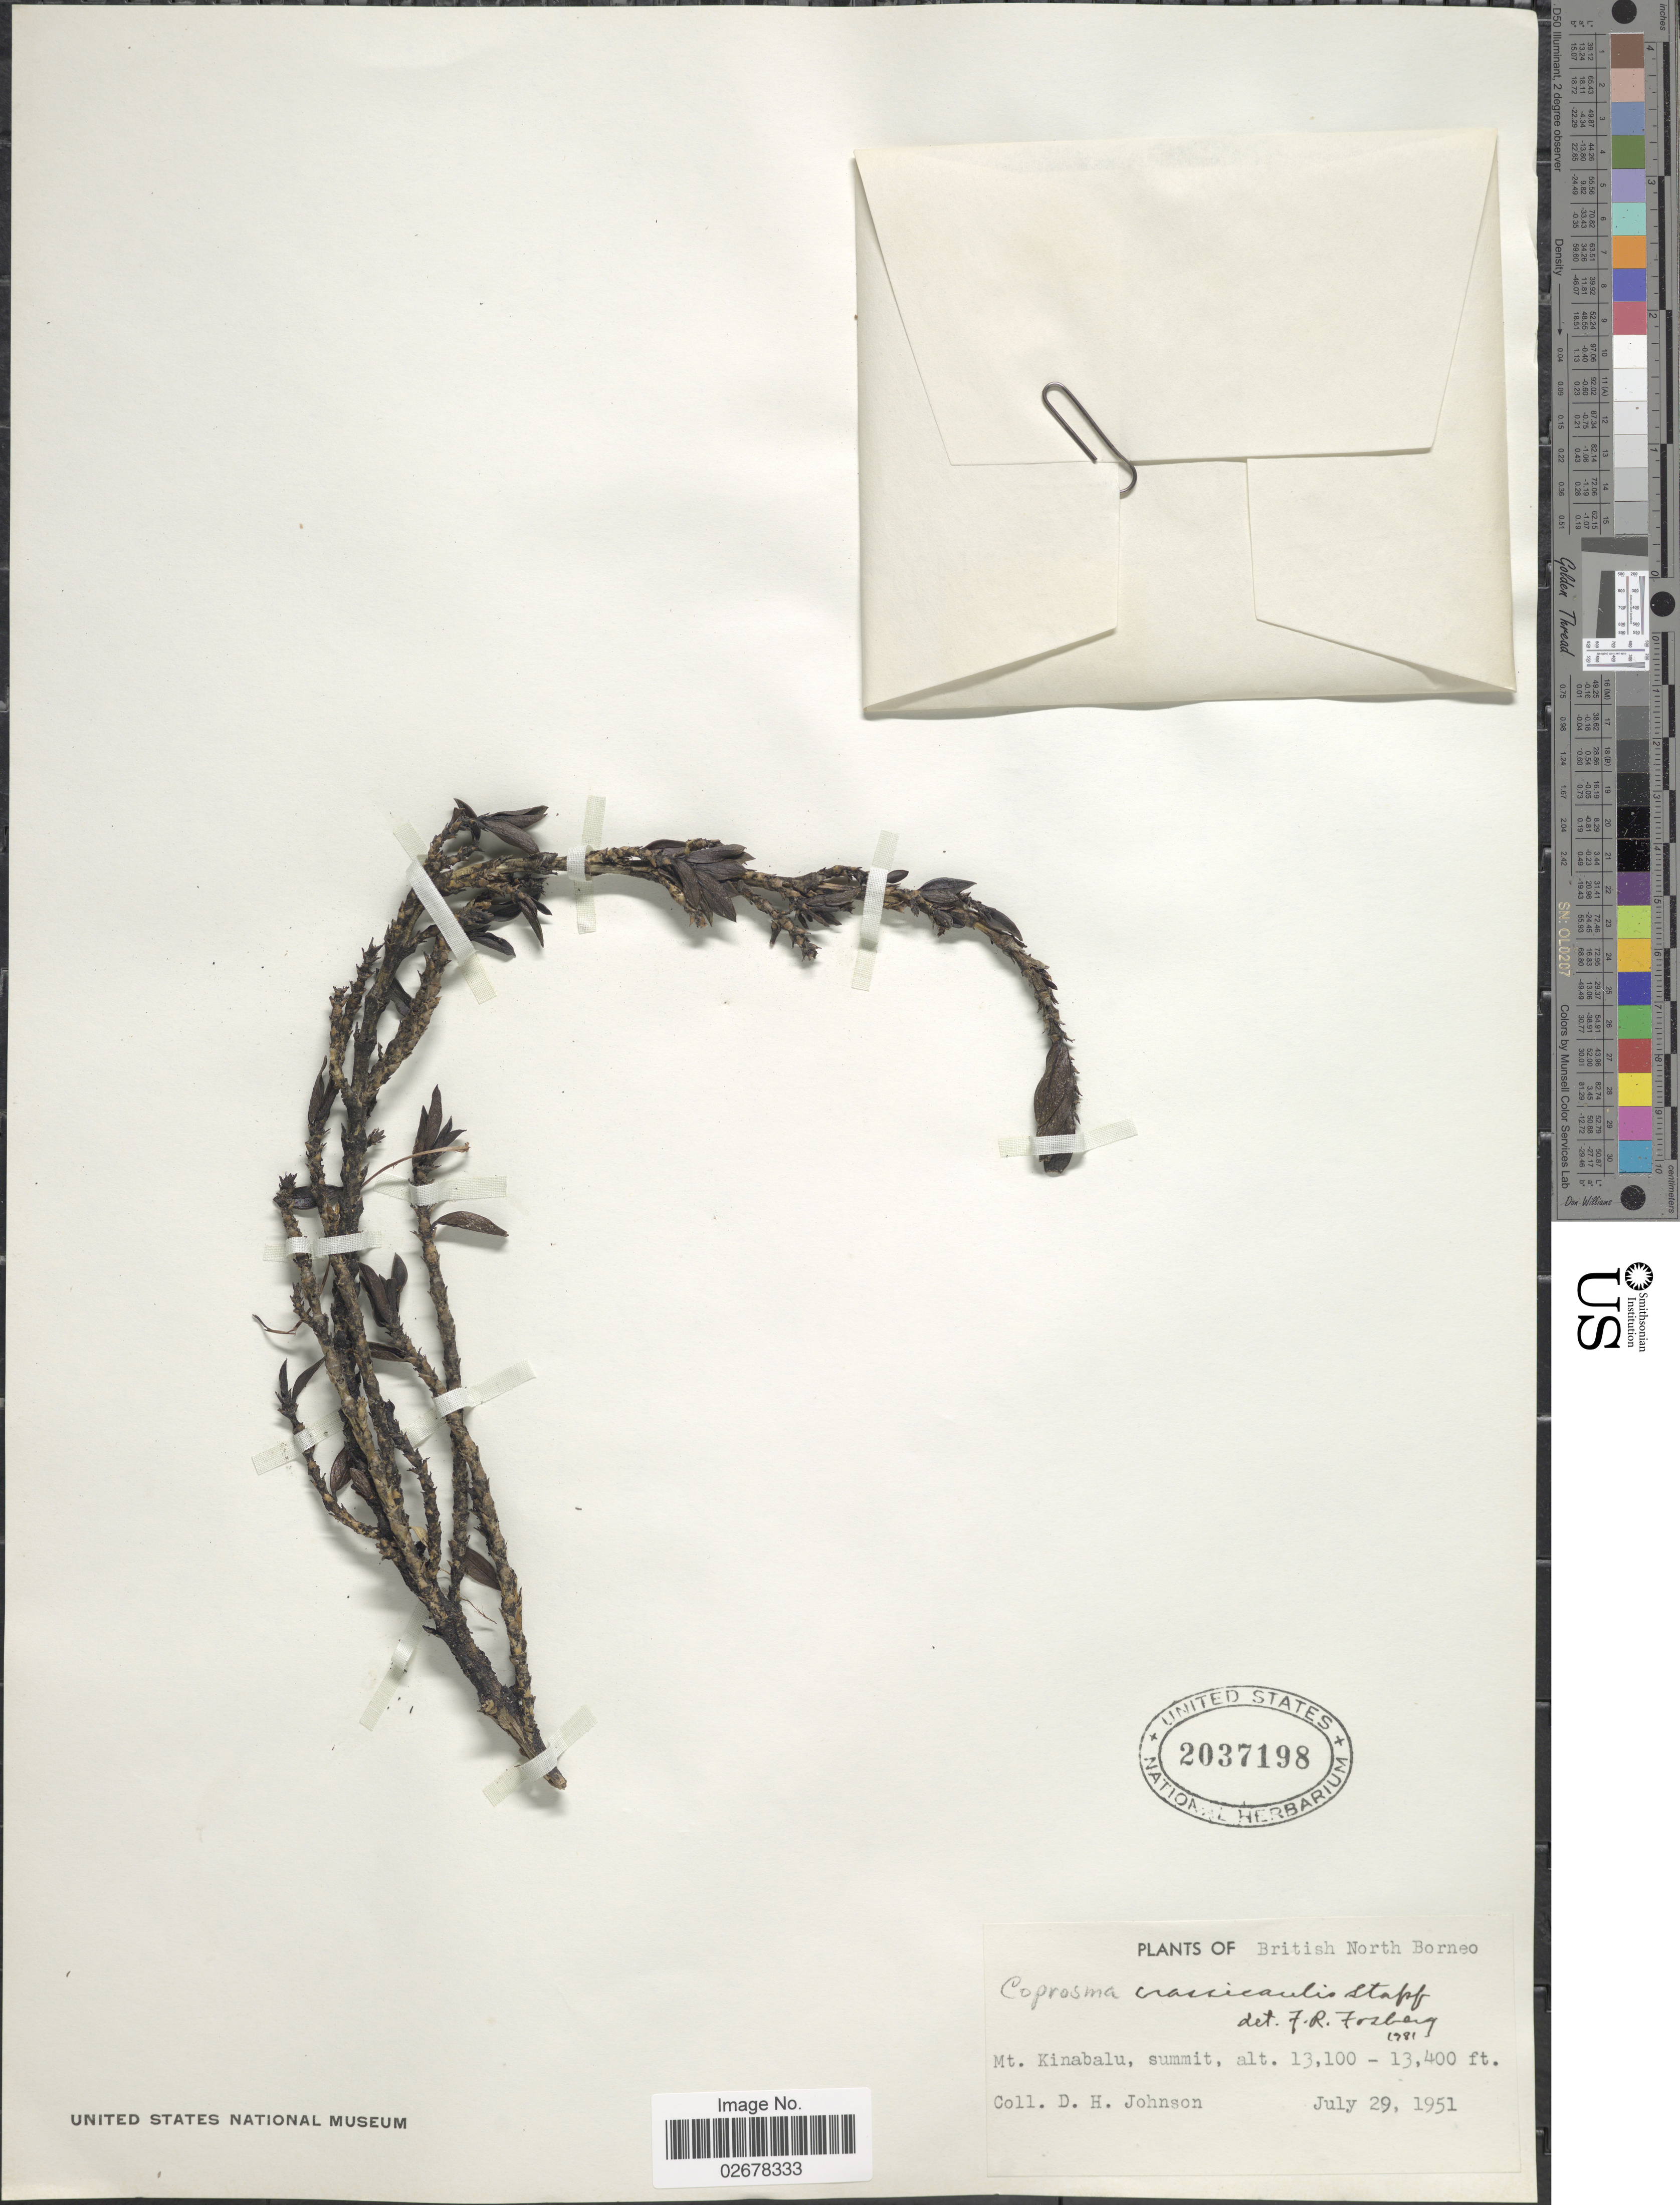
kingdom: Plantae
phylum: Tracheophyta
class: Magnoliopsida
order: Gentianales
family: Rubiaceae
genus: Coprosma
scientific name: Coprosma crassicaulis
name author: Stapf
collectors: D.H. Johnson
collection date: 1951-07-29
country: Malaysia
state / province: Sabah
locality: British North Borneo, Mt. Kinabalu, summit.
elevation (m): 3993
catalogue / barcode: US 2037198